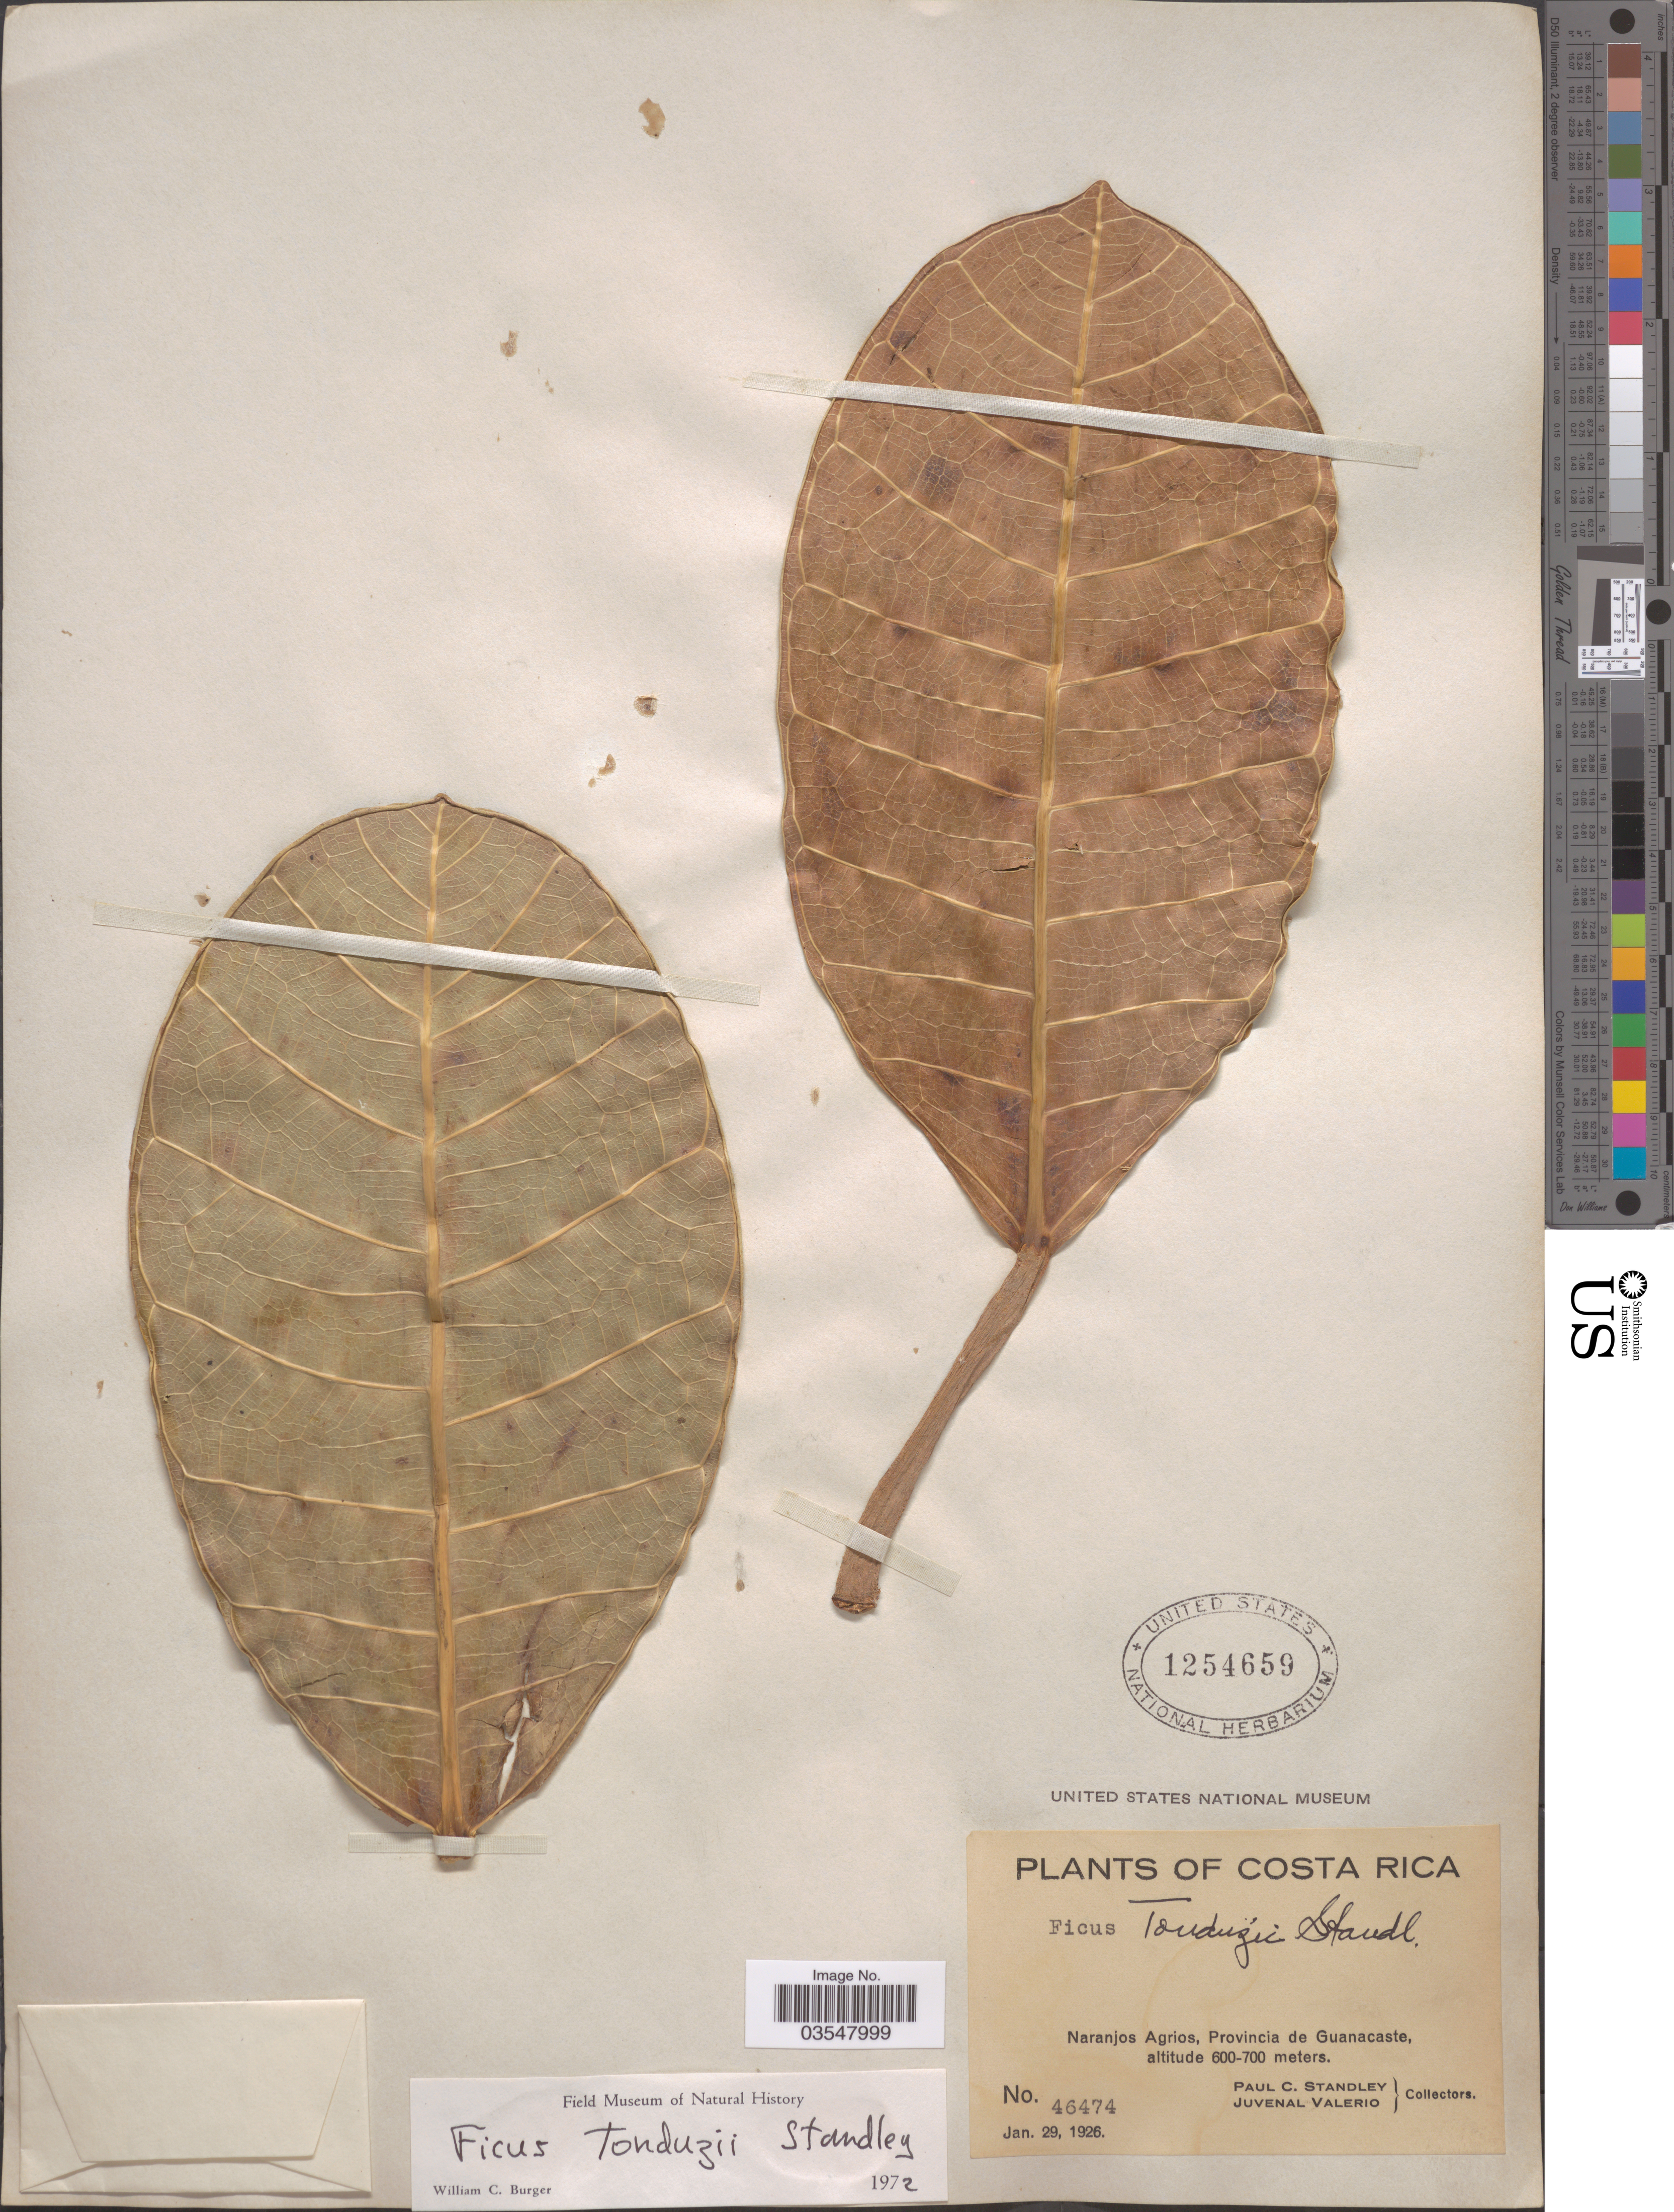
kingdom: Plantae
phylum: Tracheophyta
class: Magnoliopsida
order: Rosales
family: Moraceae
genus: Ficus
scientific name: Ficus tonduzii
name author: Standl.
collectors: P. C. Standley & J. Valerio R.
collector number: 46474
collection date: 1926-01-29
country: Costa Rica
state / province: Guanacaste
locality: Naranjos Agrios.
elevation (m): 600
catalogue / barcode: US 1254659